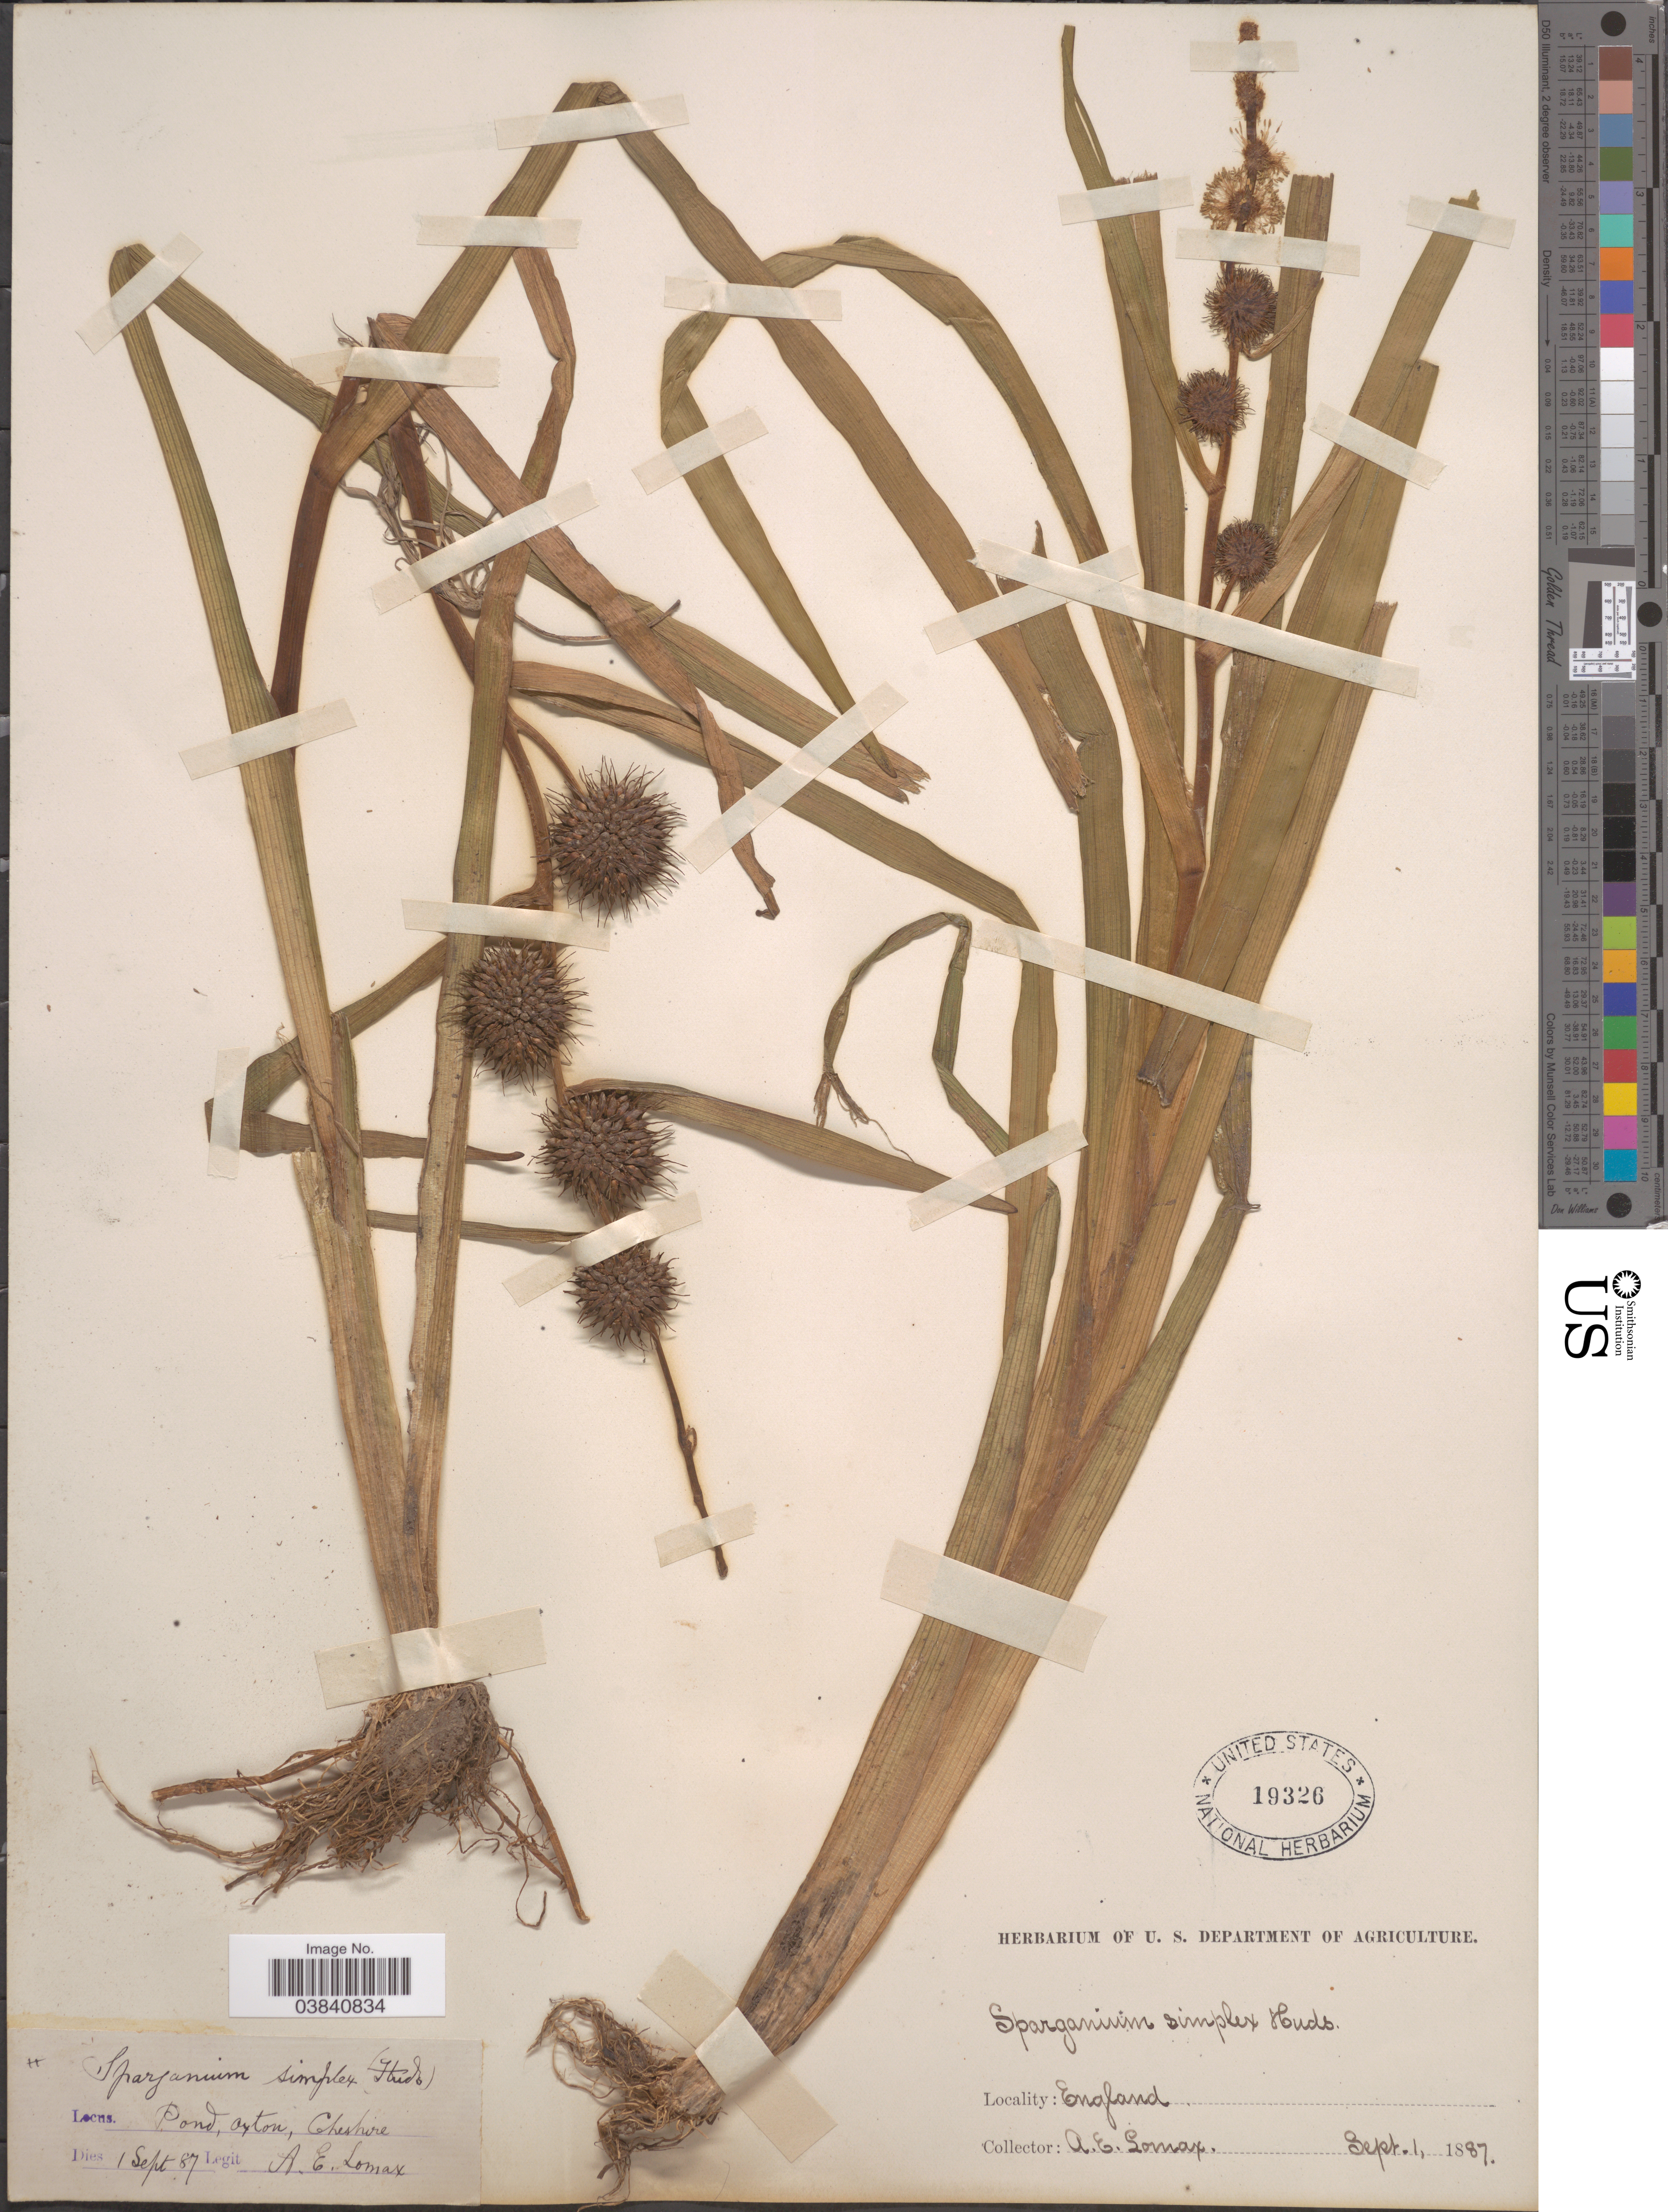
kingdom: Plantae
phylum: Tracheophyta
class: Liliopsida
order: Poales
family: Typhaceae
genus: Sparganium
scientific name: Sparganium simplex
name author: Huds.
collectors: A. Lomax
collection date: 1887-09-01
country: United Kingdom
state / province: England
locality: Pond Oxton, Cheshire.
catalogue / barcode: US 19326